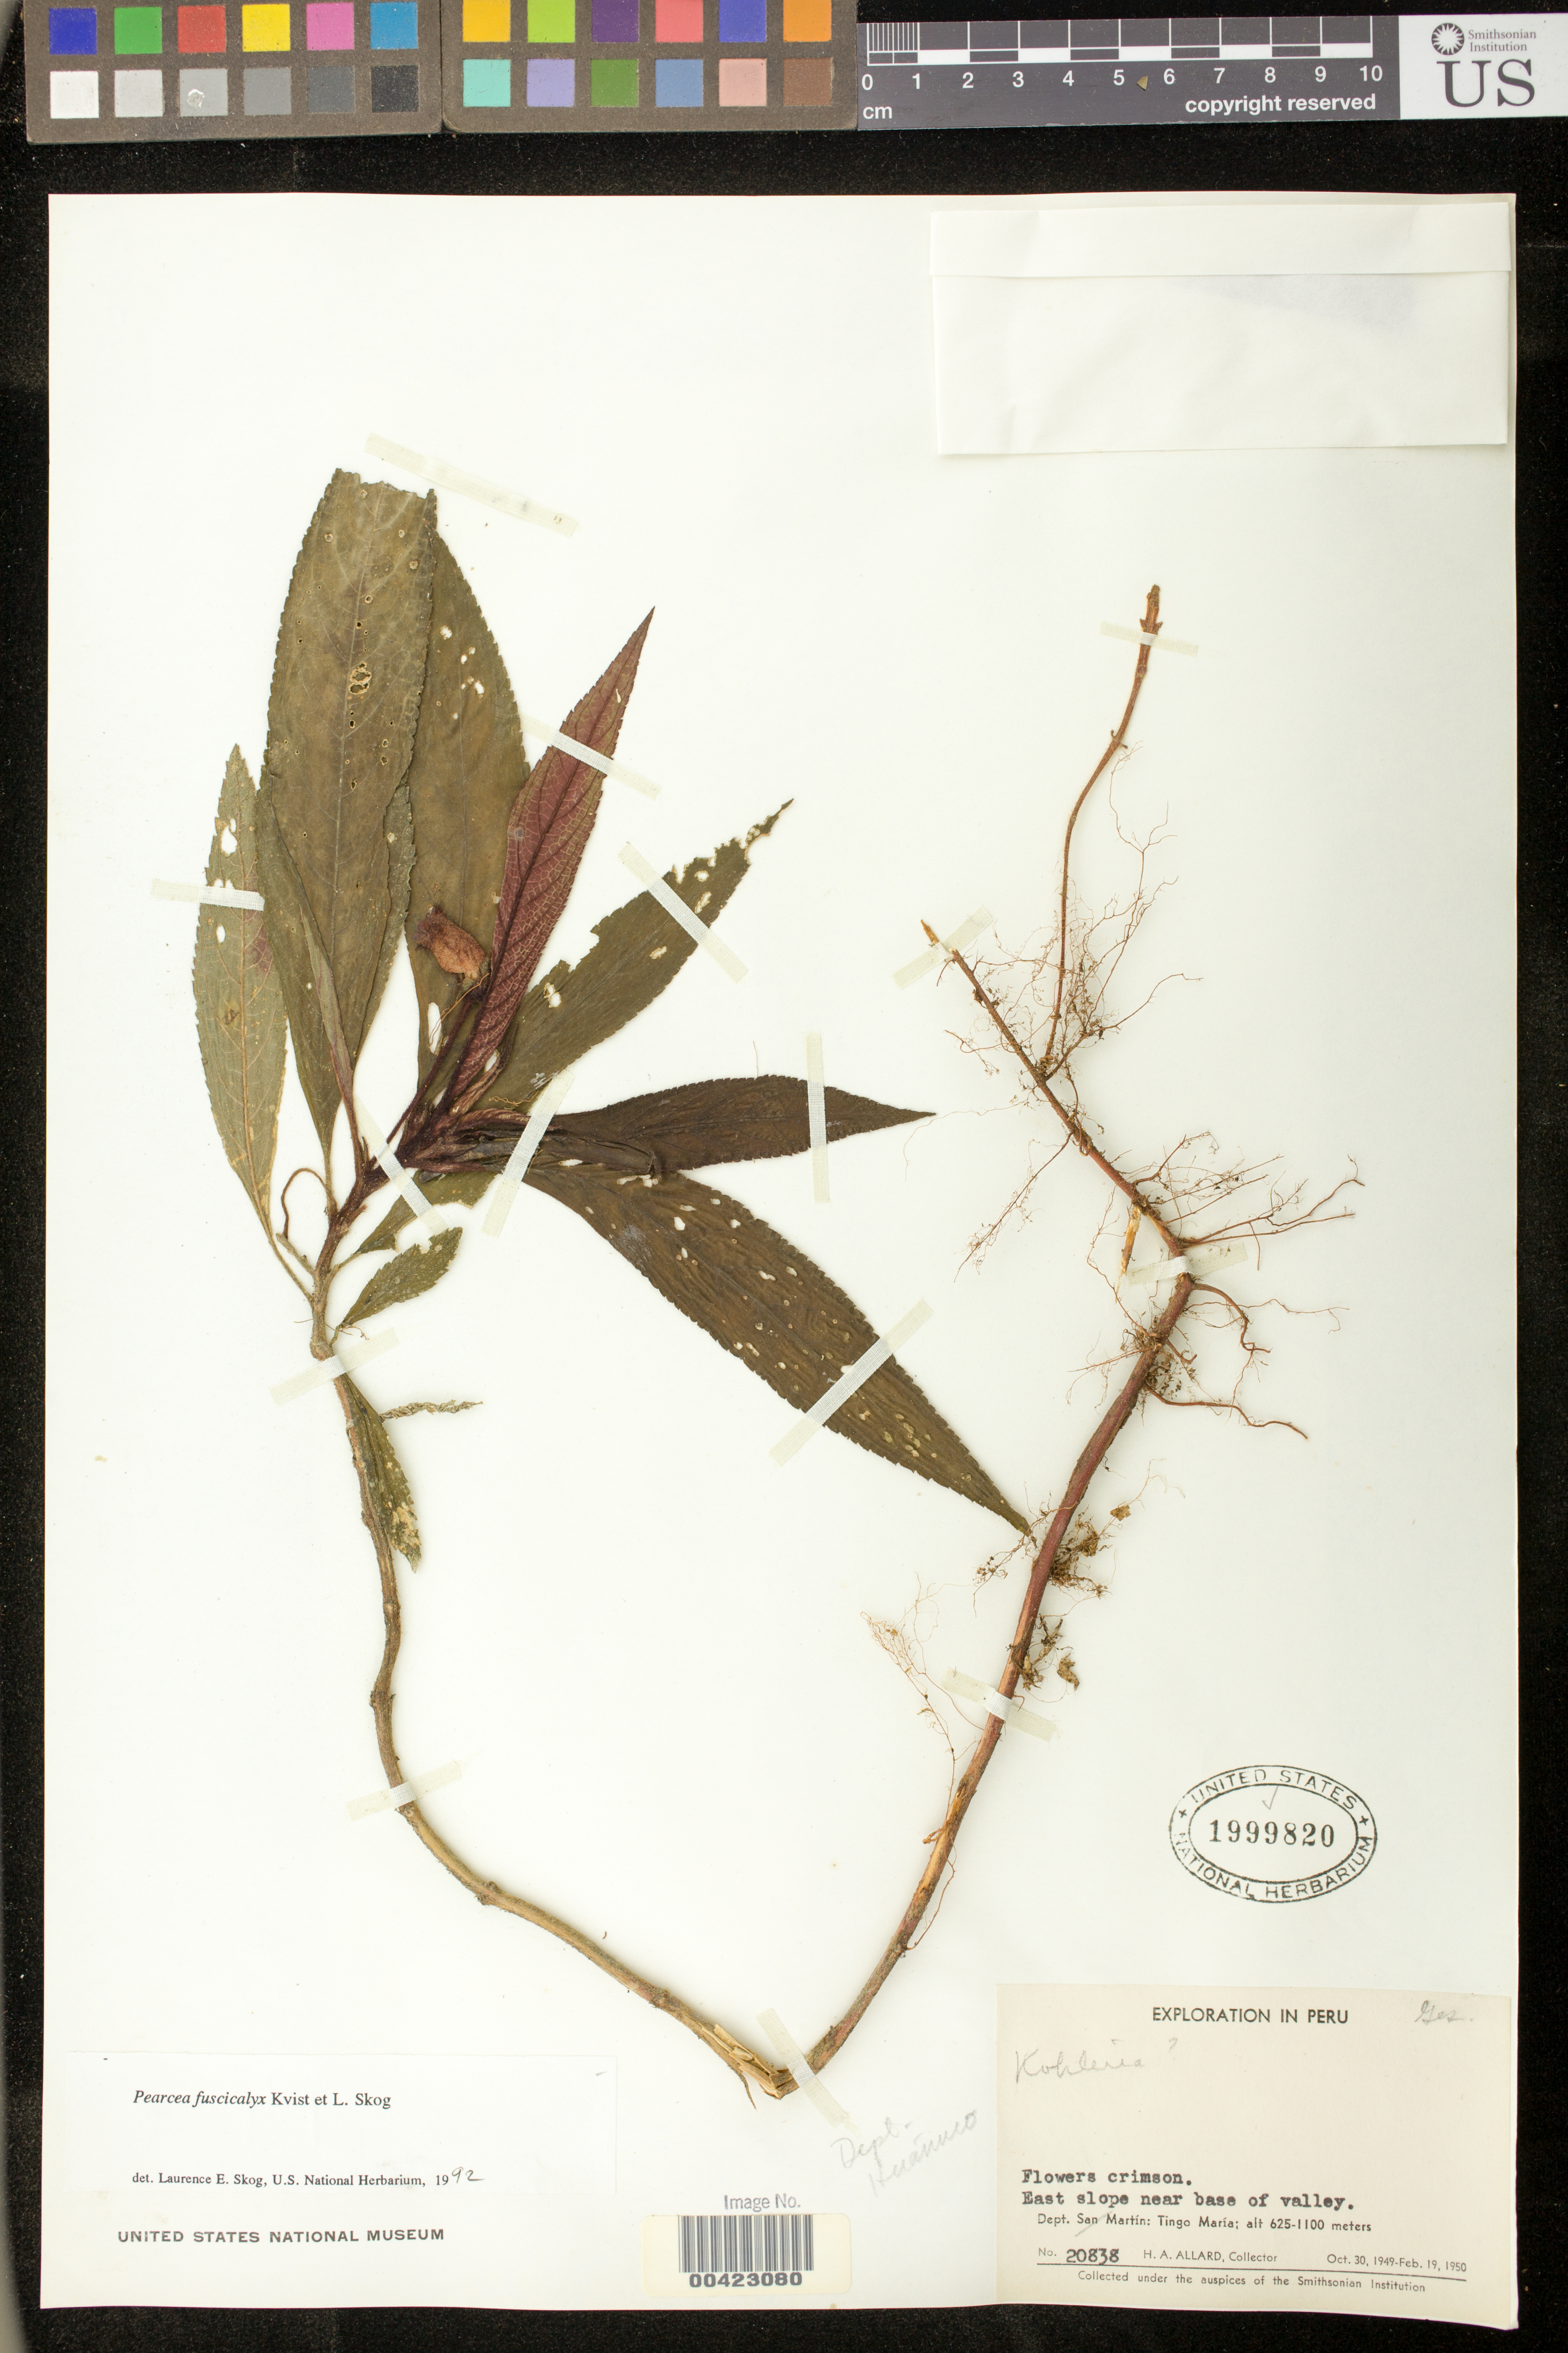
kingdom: Plantae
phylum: Tracheophyta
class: Magnoliopsida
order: Lamiales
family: Gesneriaceae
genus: Pearcea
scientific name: Pearcea fuscicalyx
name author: L.P. Kvist & L.E. Skog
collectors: H. A. Allard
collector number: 20838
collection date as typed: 1949-50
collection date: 1949/1950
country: Peru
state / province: Huánuco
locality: Tingo Maria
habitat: near base of valley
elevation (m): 625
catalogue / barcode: US 1999820